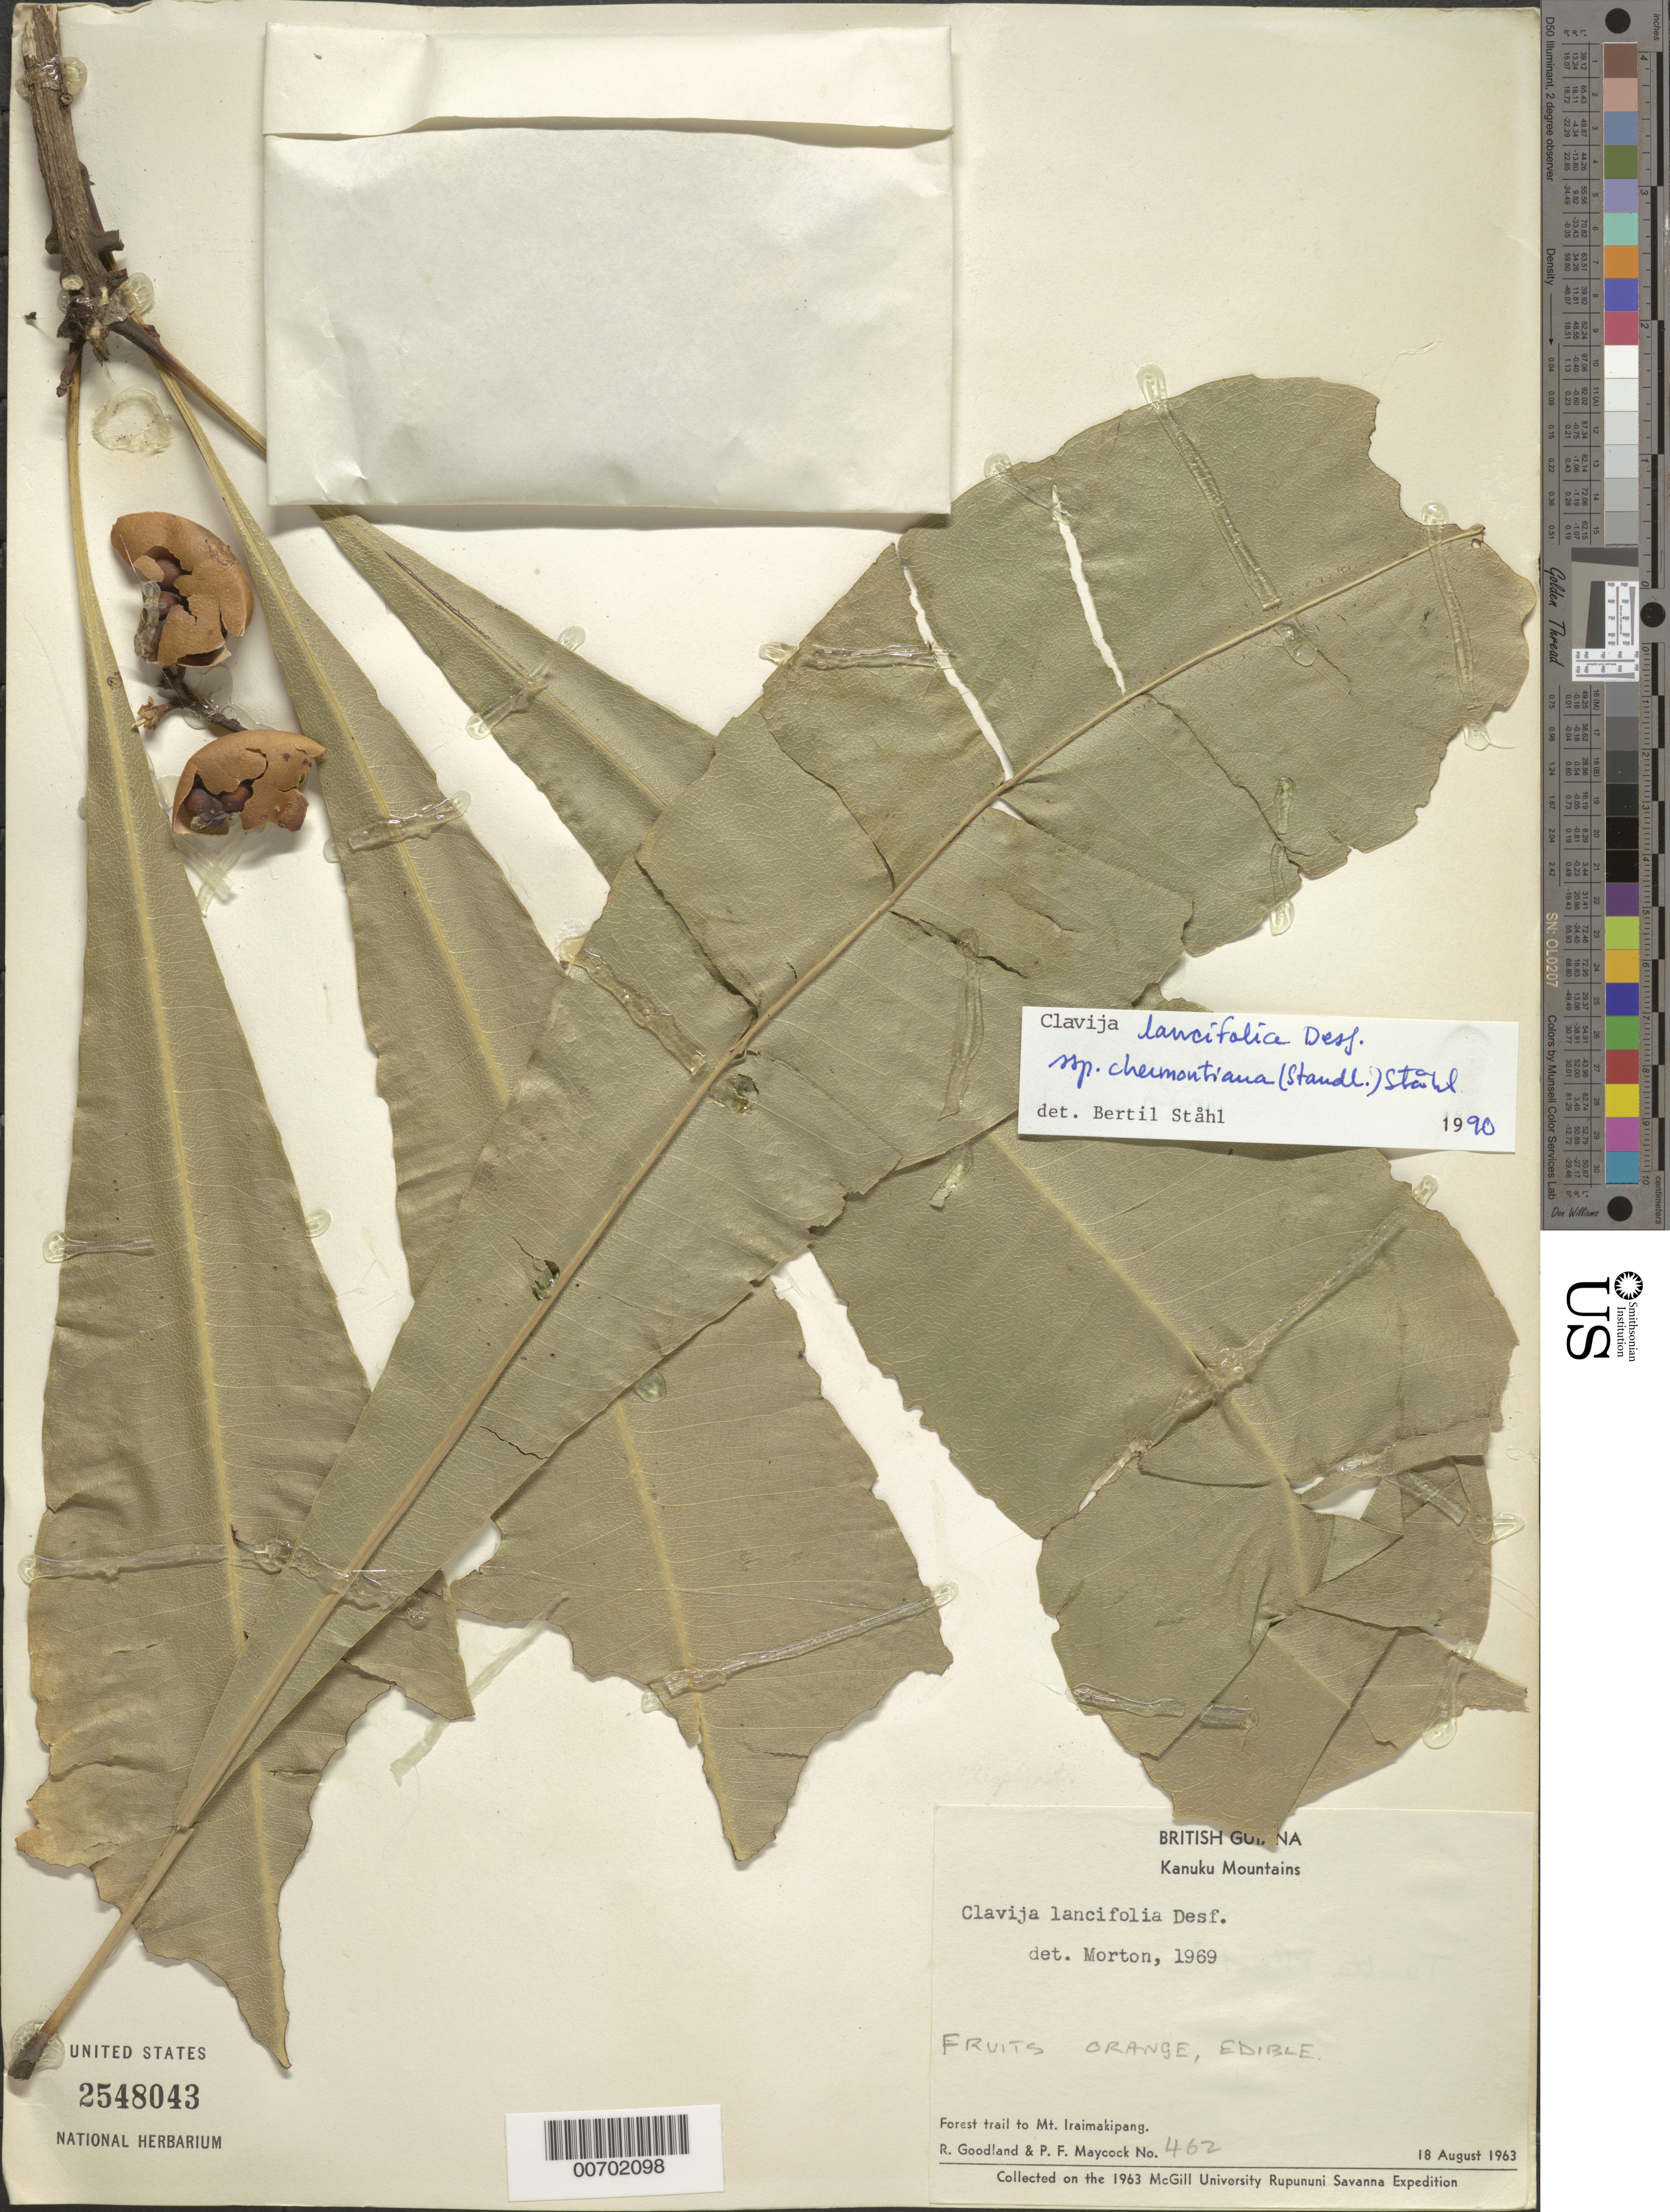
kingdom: Plantae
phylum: Tracheophyta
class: Magnoliopsida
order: Ericales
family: Primulaceae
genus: Clavija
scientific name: Clavija lancifolia subsp. chermontiana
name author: (Standl.) B. Ståhl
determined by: Ståhl, B.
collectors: R. Goodland & P. Maycock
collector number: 462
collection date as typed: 18-Aug-63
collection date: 1963-08-18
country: Guyana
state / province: U. Takutu-U. Essequibo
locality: Mt. Iraimakipang, trail to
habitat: Forest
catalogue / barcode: US 2548043